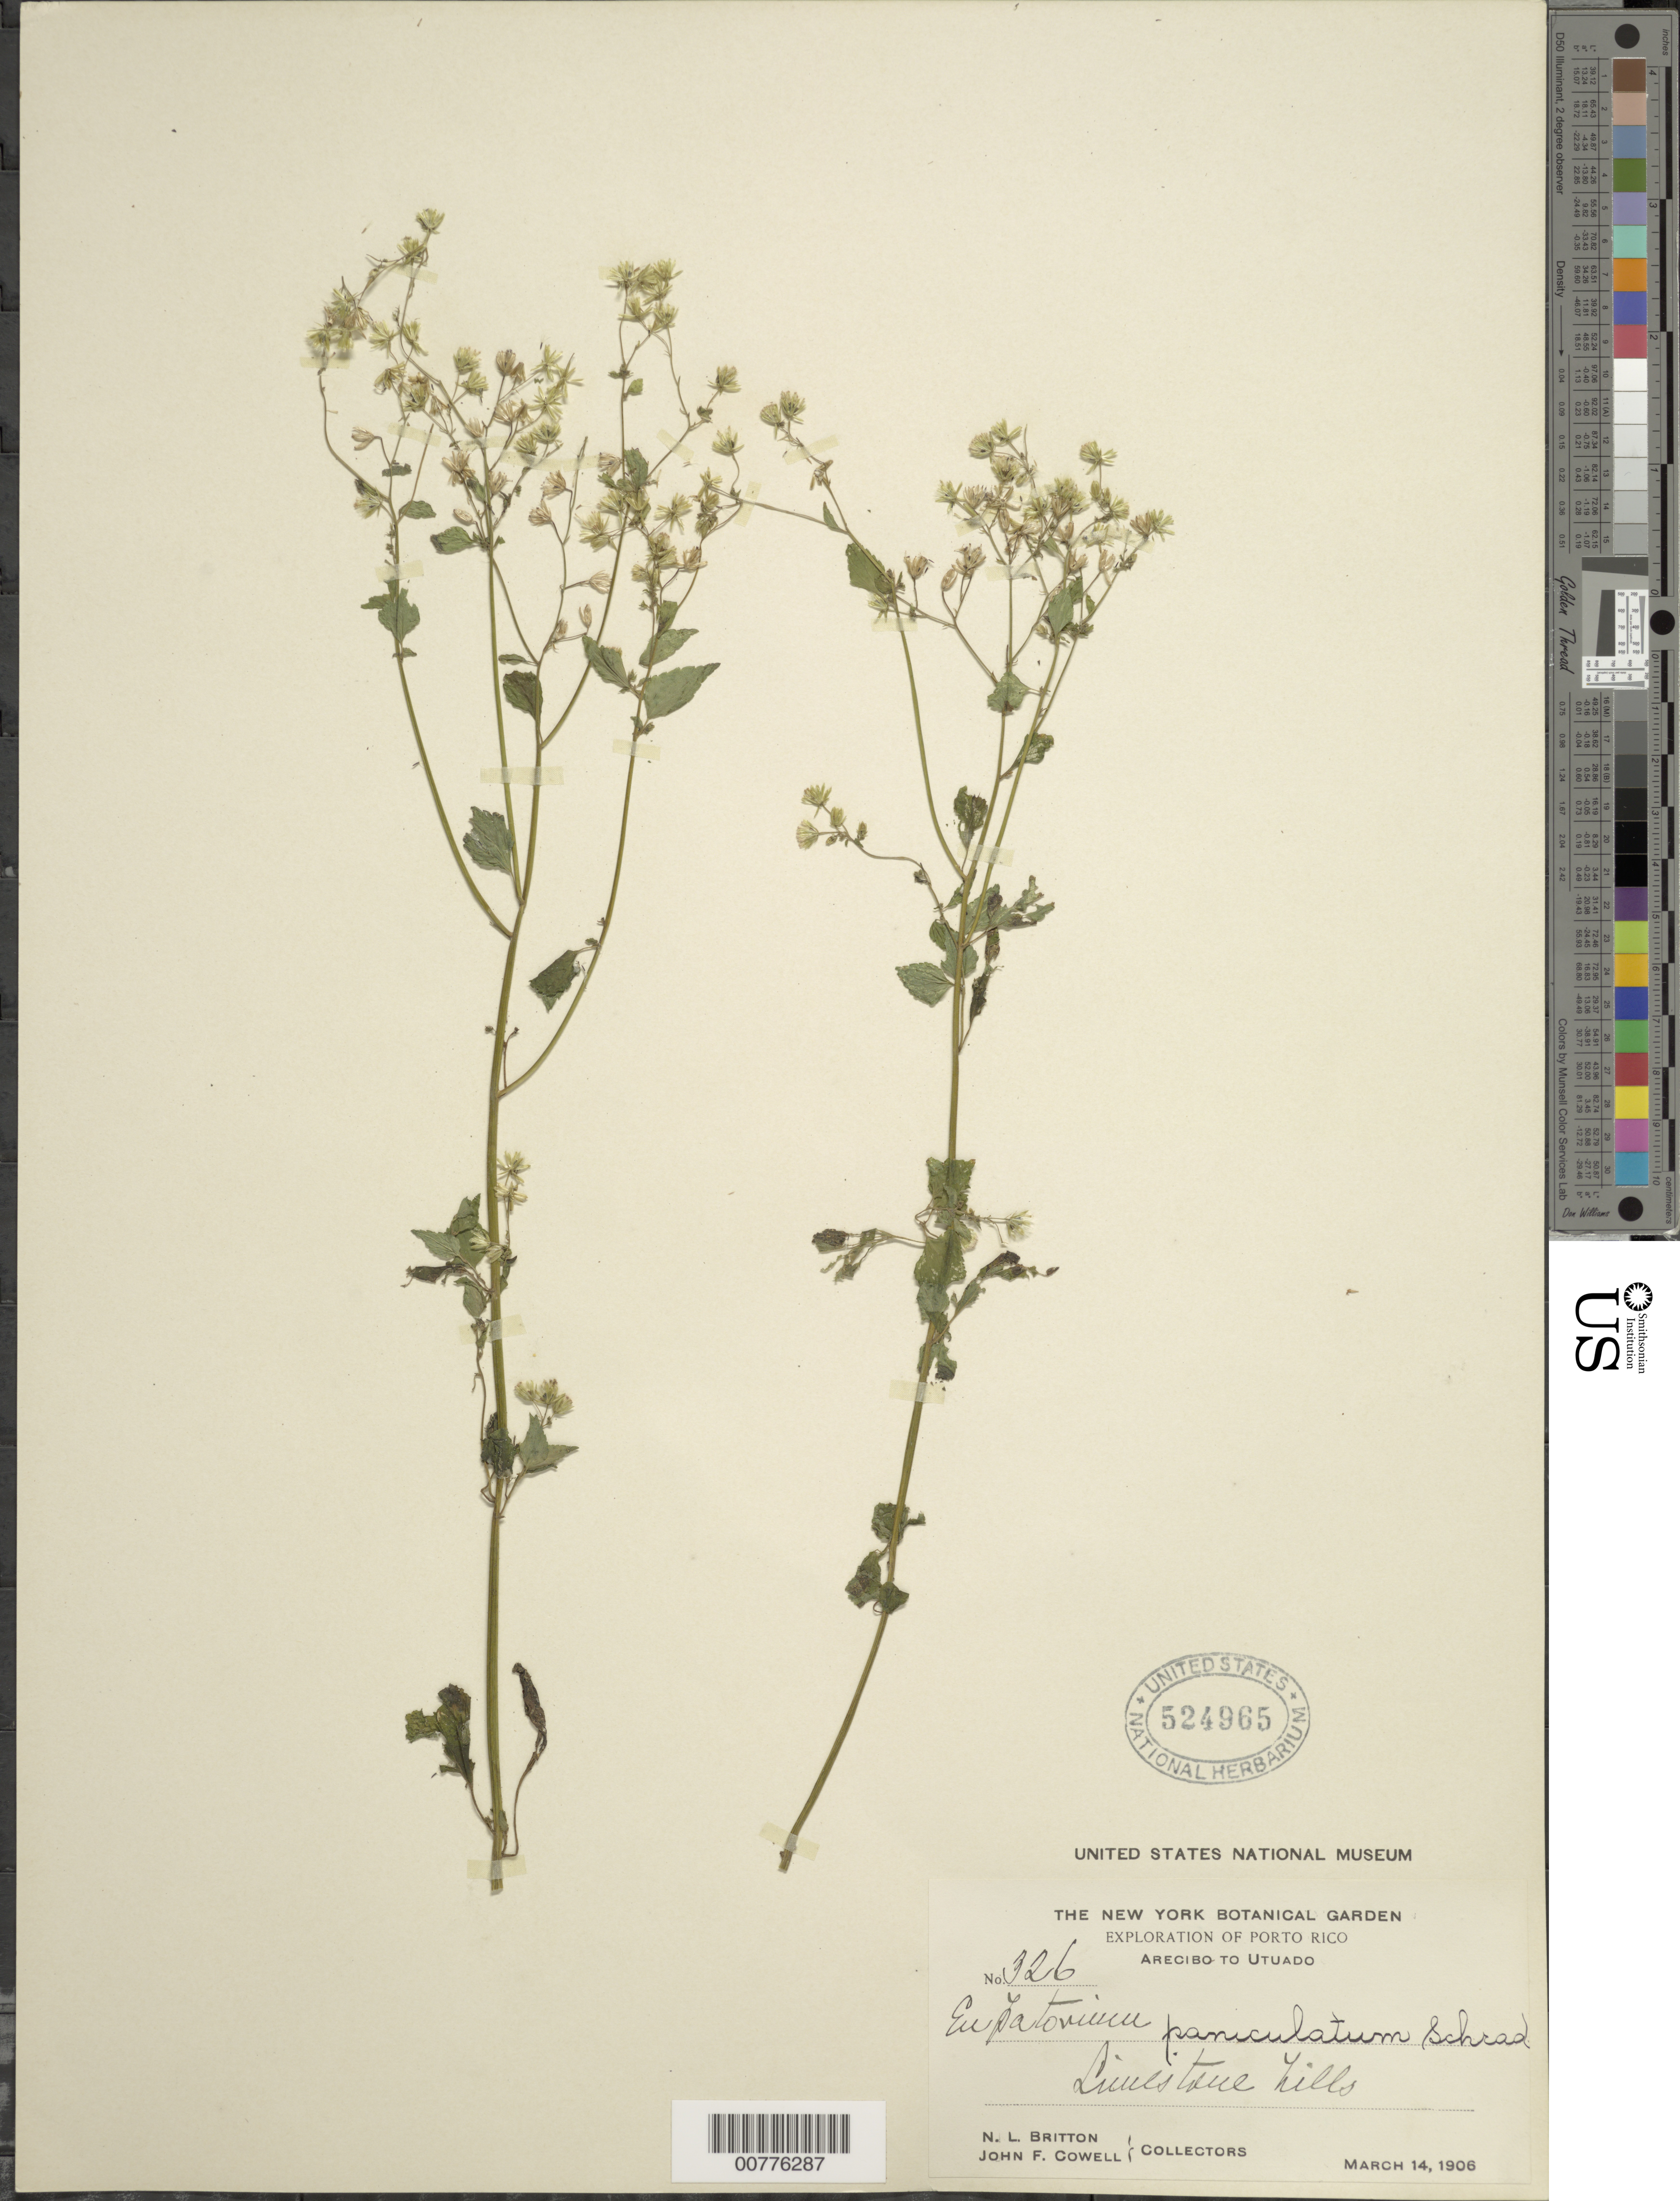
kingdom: Plantae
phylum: Tracheophyta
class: Magnoliopsida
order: Asterales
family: Asteraceae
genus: Fleischmannia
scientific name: Fleischmannia microstemon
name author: (Cass.) R.M. King & H. Rob.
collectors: N. Britton & J. F. Cowell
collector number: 326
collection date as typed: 14 Mar 1906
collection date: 1906-03-14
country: Puerto Rico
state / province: Arecibo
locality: Limestone hills. Arecibo to Utuado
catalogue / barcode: US 524965